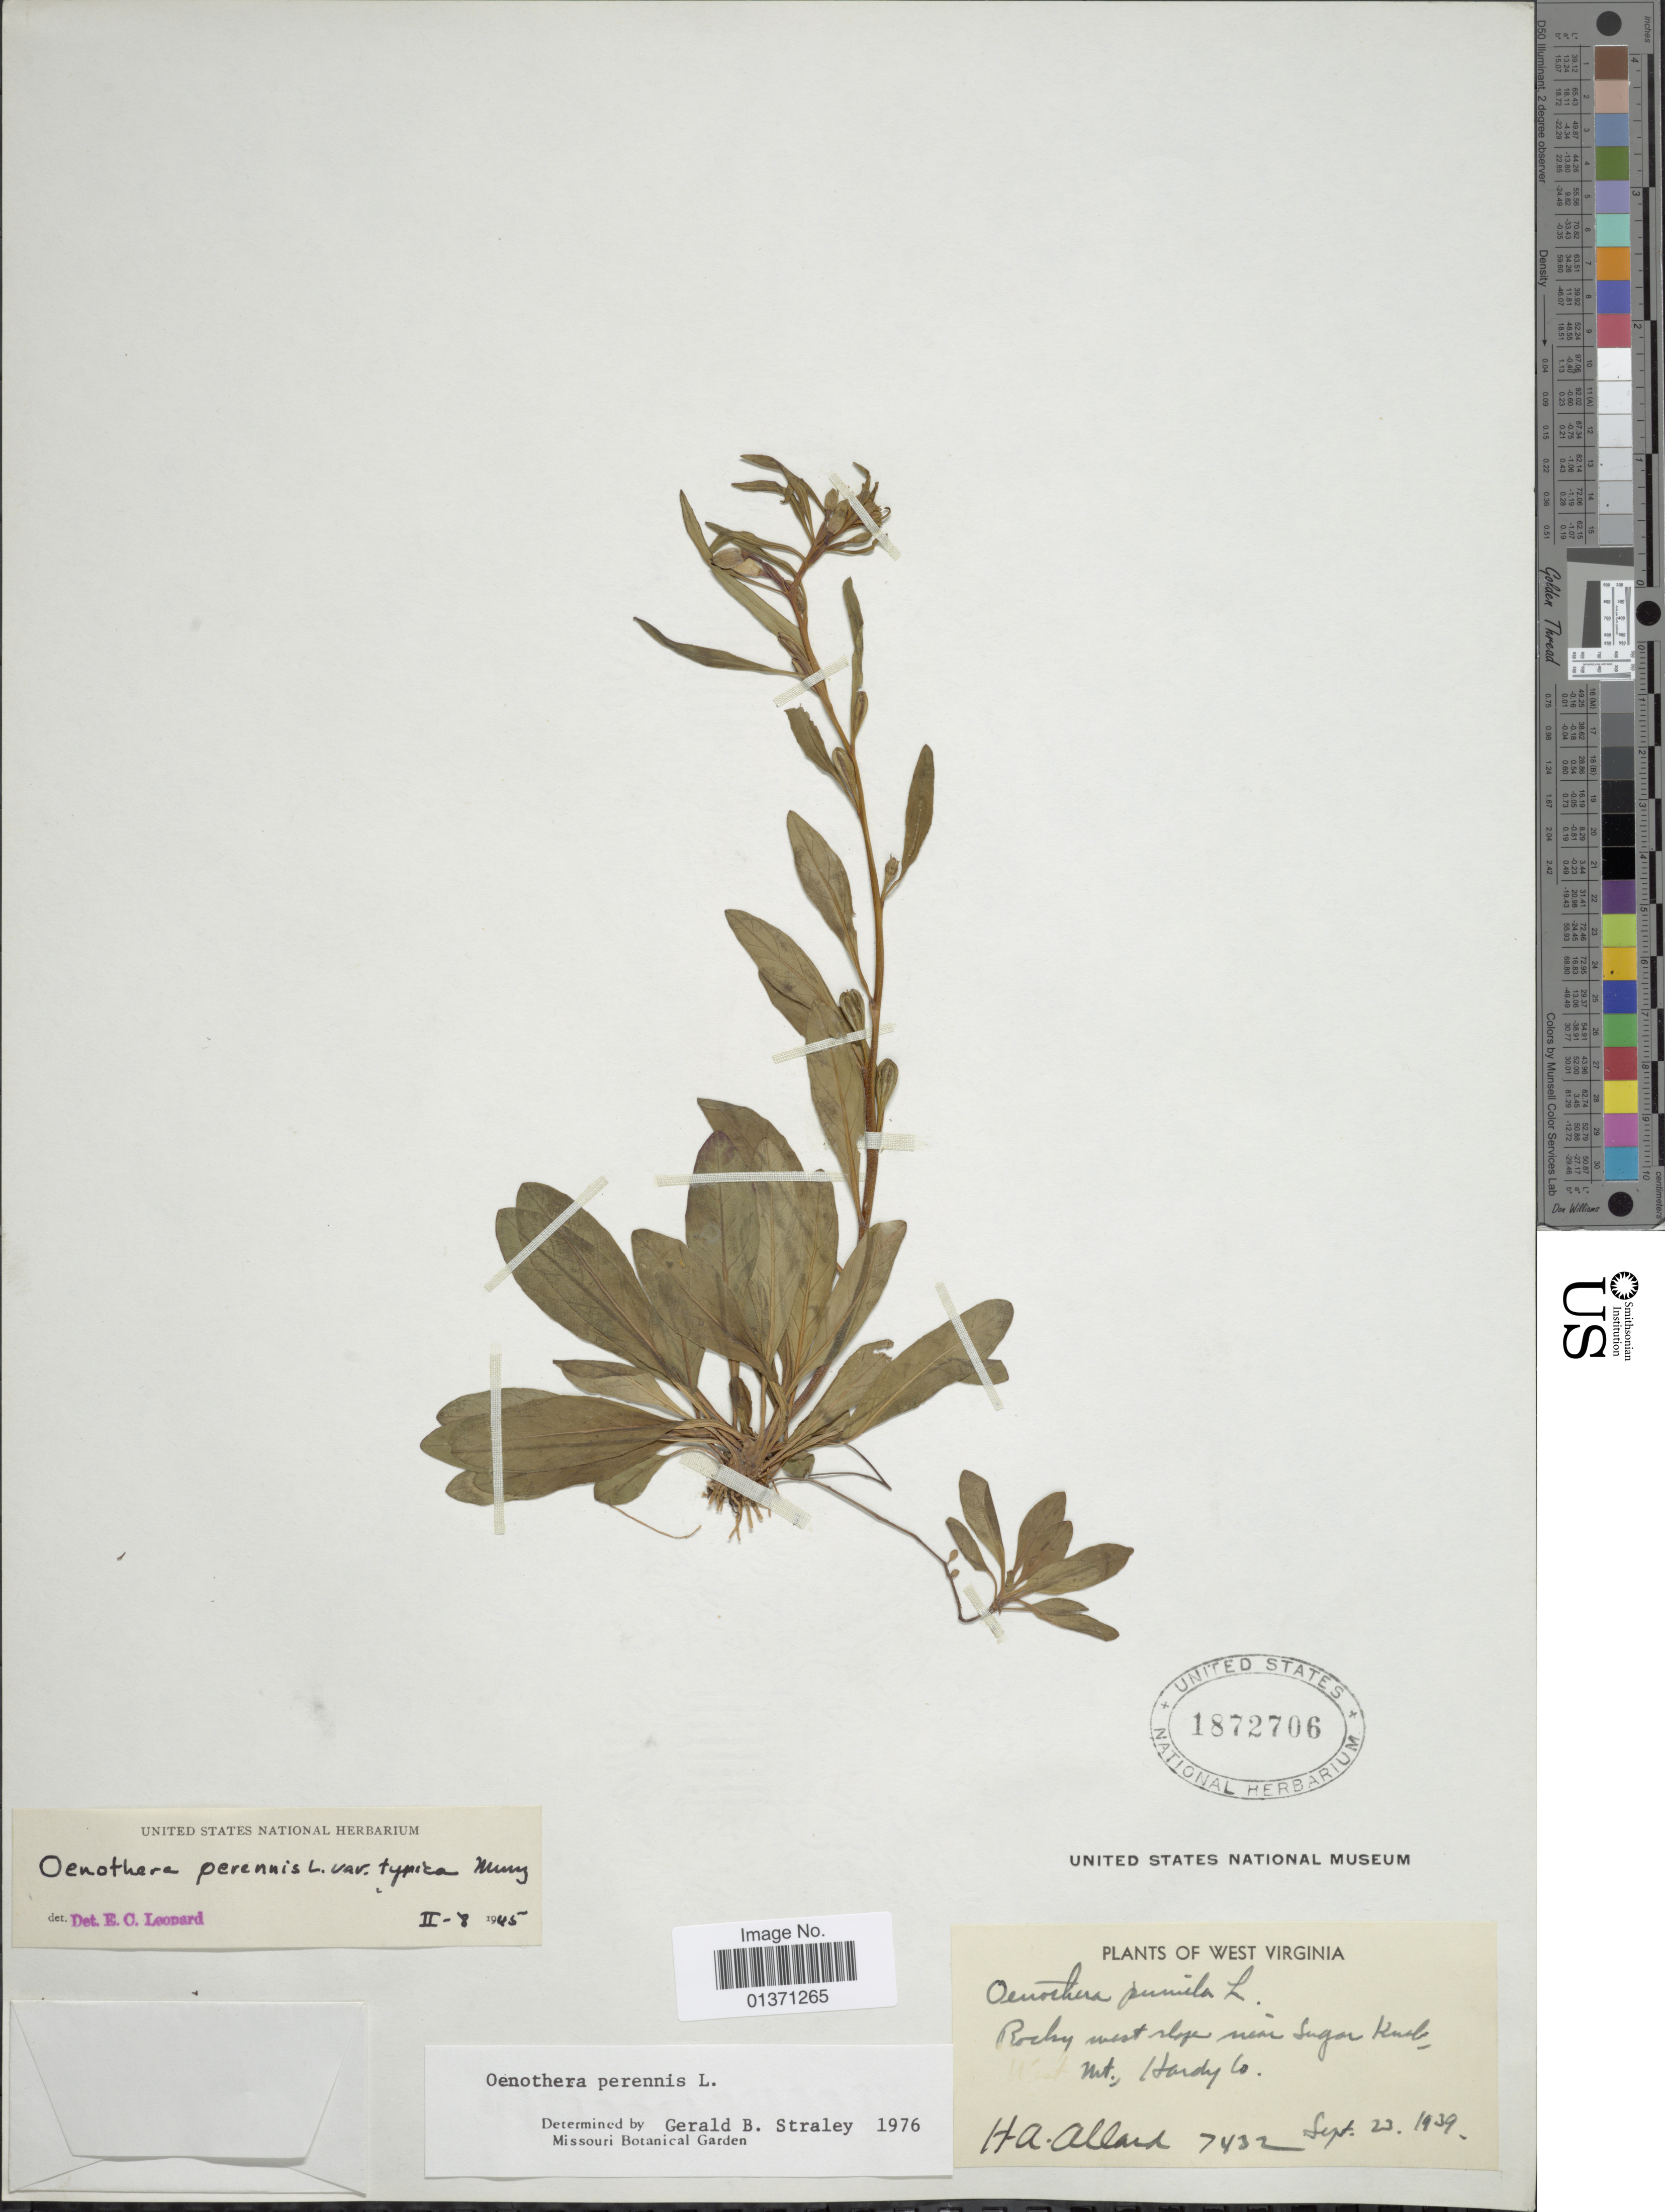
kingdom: Plantae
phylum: Tracheophyta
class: Magnoliopsida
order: Myrtales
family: Onagraceae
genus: Oenothera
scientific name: Oenothera perennis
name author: L.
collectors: H. A. Allard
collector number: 7432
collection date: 1939-09-23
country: United States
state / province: West Virginia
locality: Rocky west slope near Sugar Knob, Mt. Hardy Co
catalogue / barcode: US 1872706